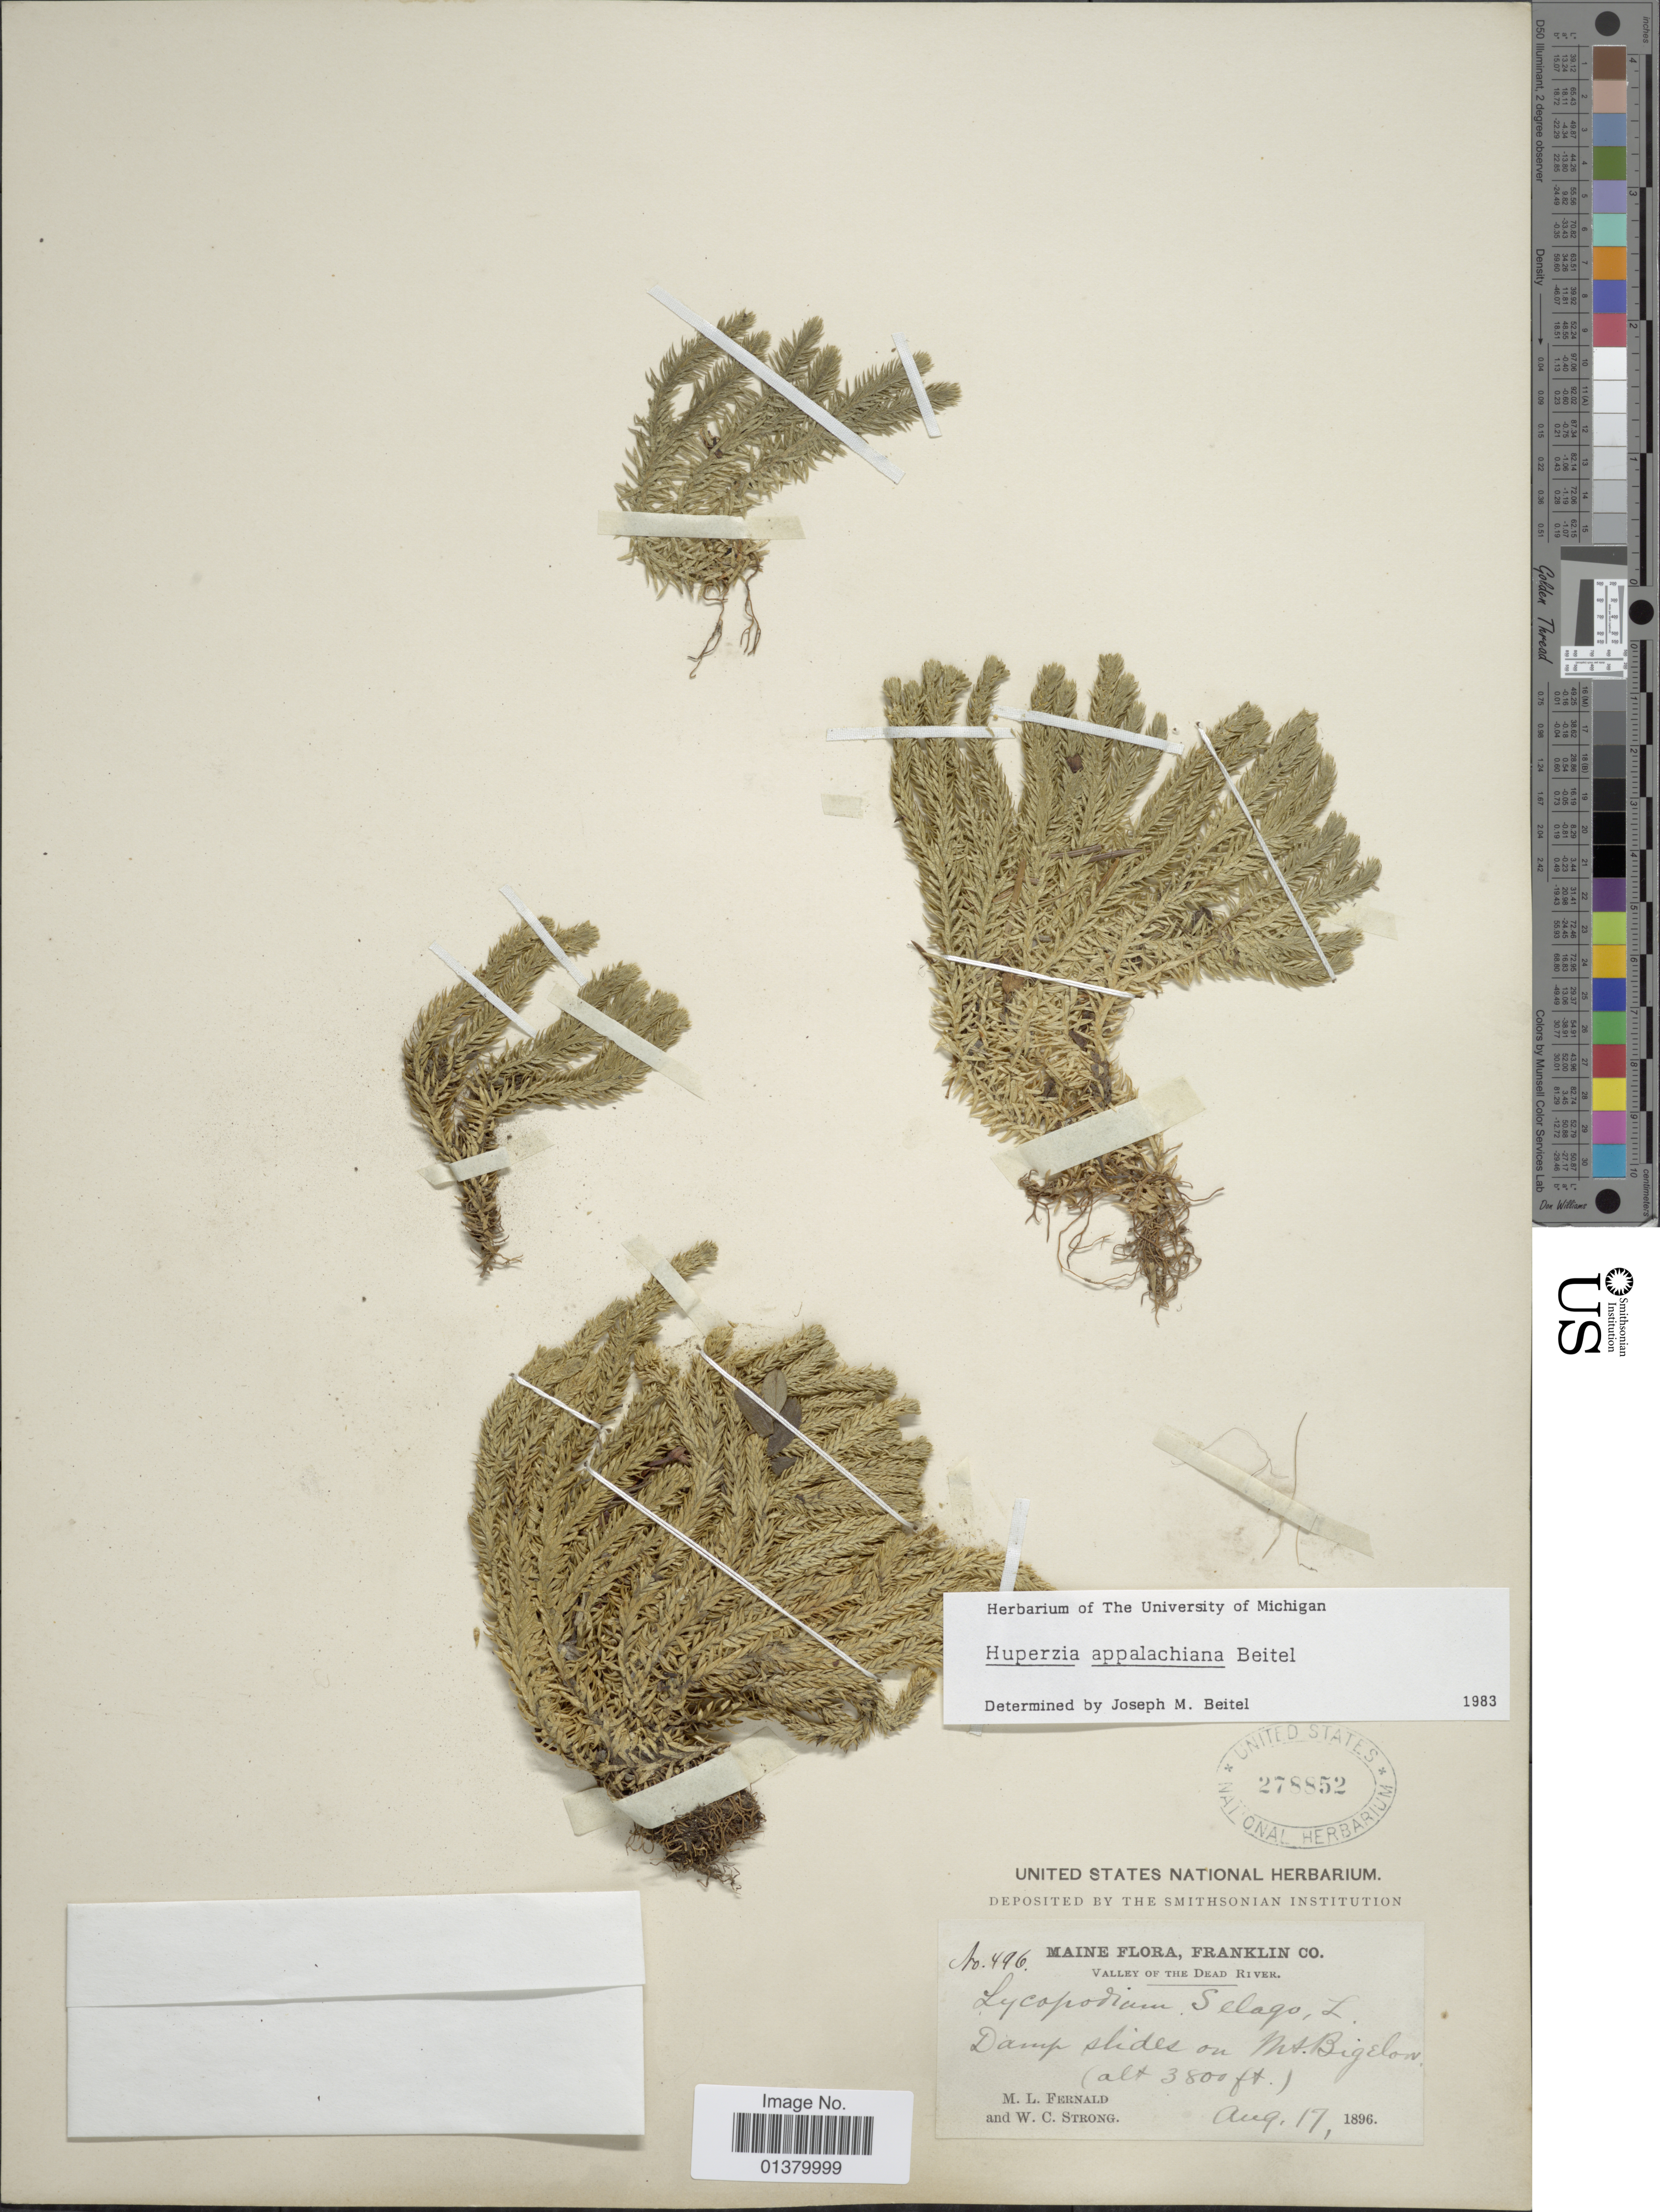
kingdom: Plantae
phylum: Tracheophyta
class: Lycopodiopsida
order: Lycopodiales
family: Lycopodiaceae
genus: Huperzia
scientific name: Huperzia appalachiana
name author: Beitel & Mickel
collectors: M. L. Fernald & W. C. Strong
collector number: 496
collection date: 1896-08-17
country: United States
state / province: Maine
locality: Maine Flora, Franklin Co, Valley of the Dead River, damp slides on Mt. Bigelow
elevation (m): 1158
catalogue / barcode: US 278852